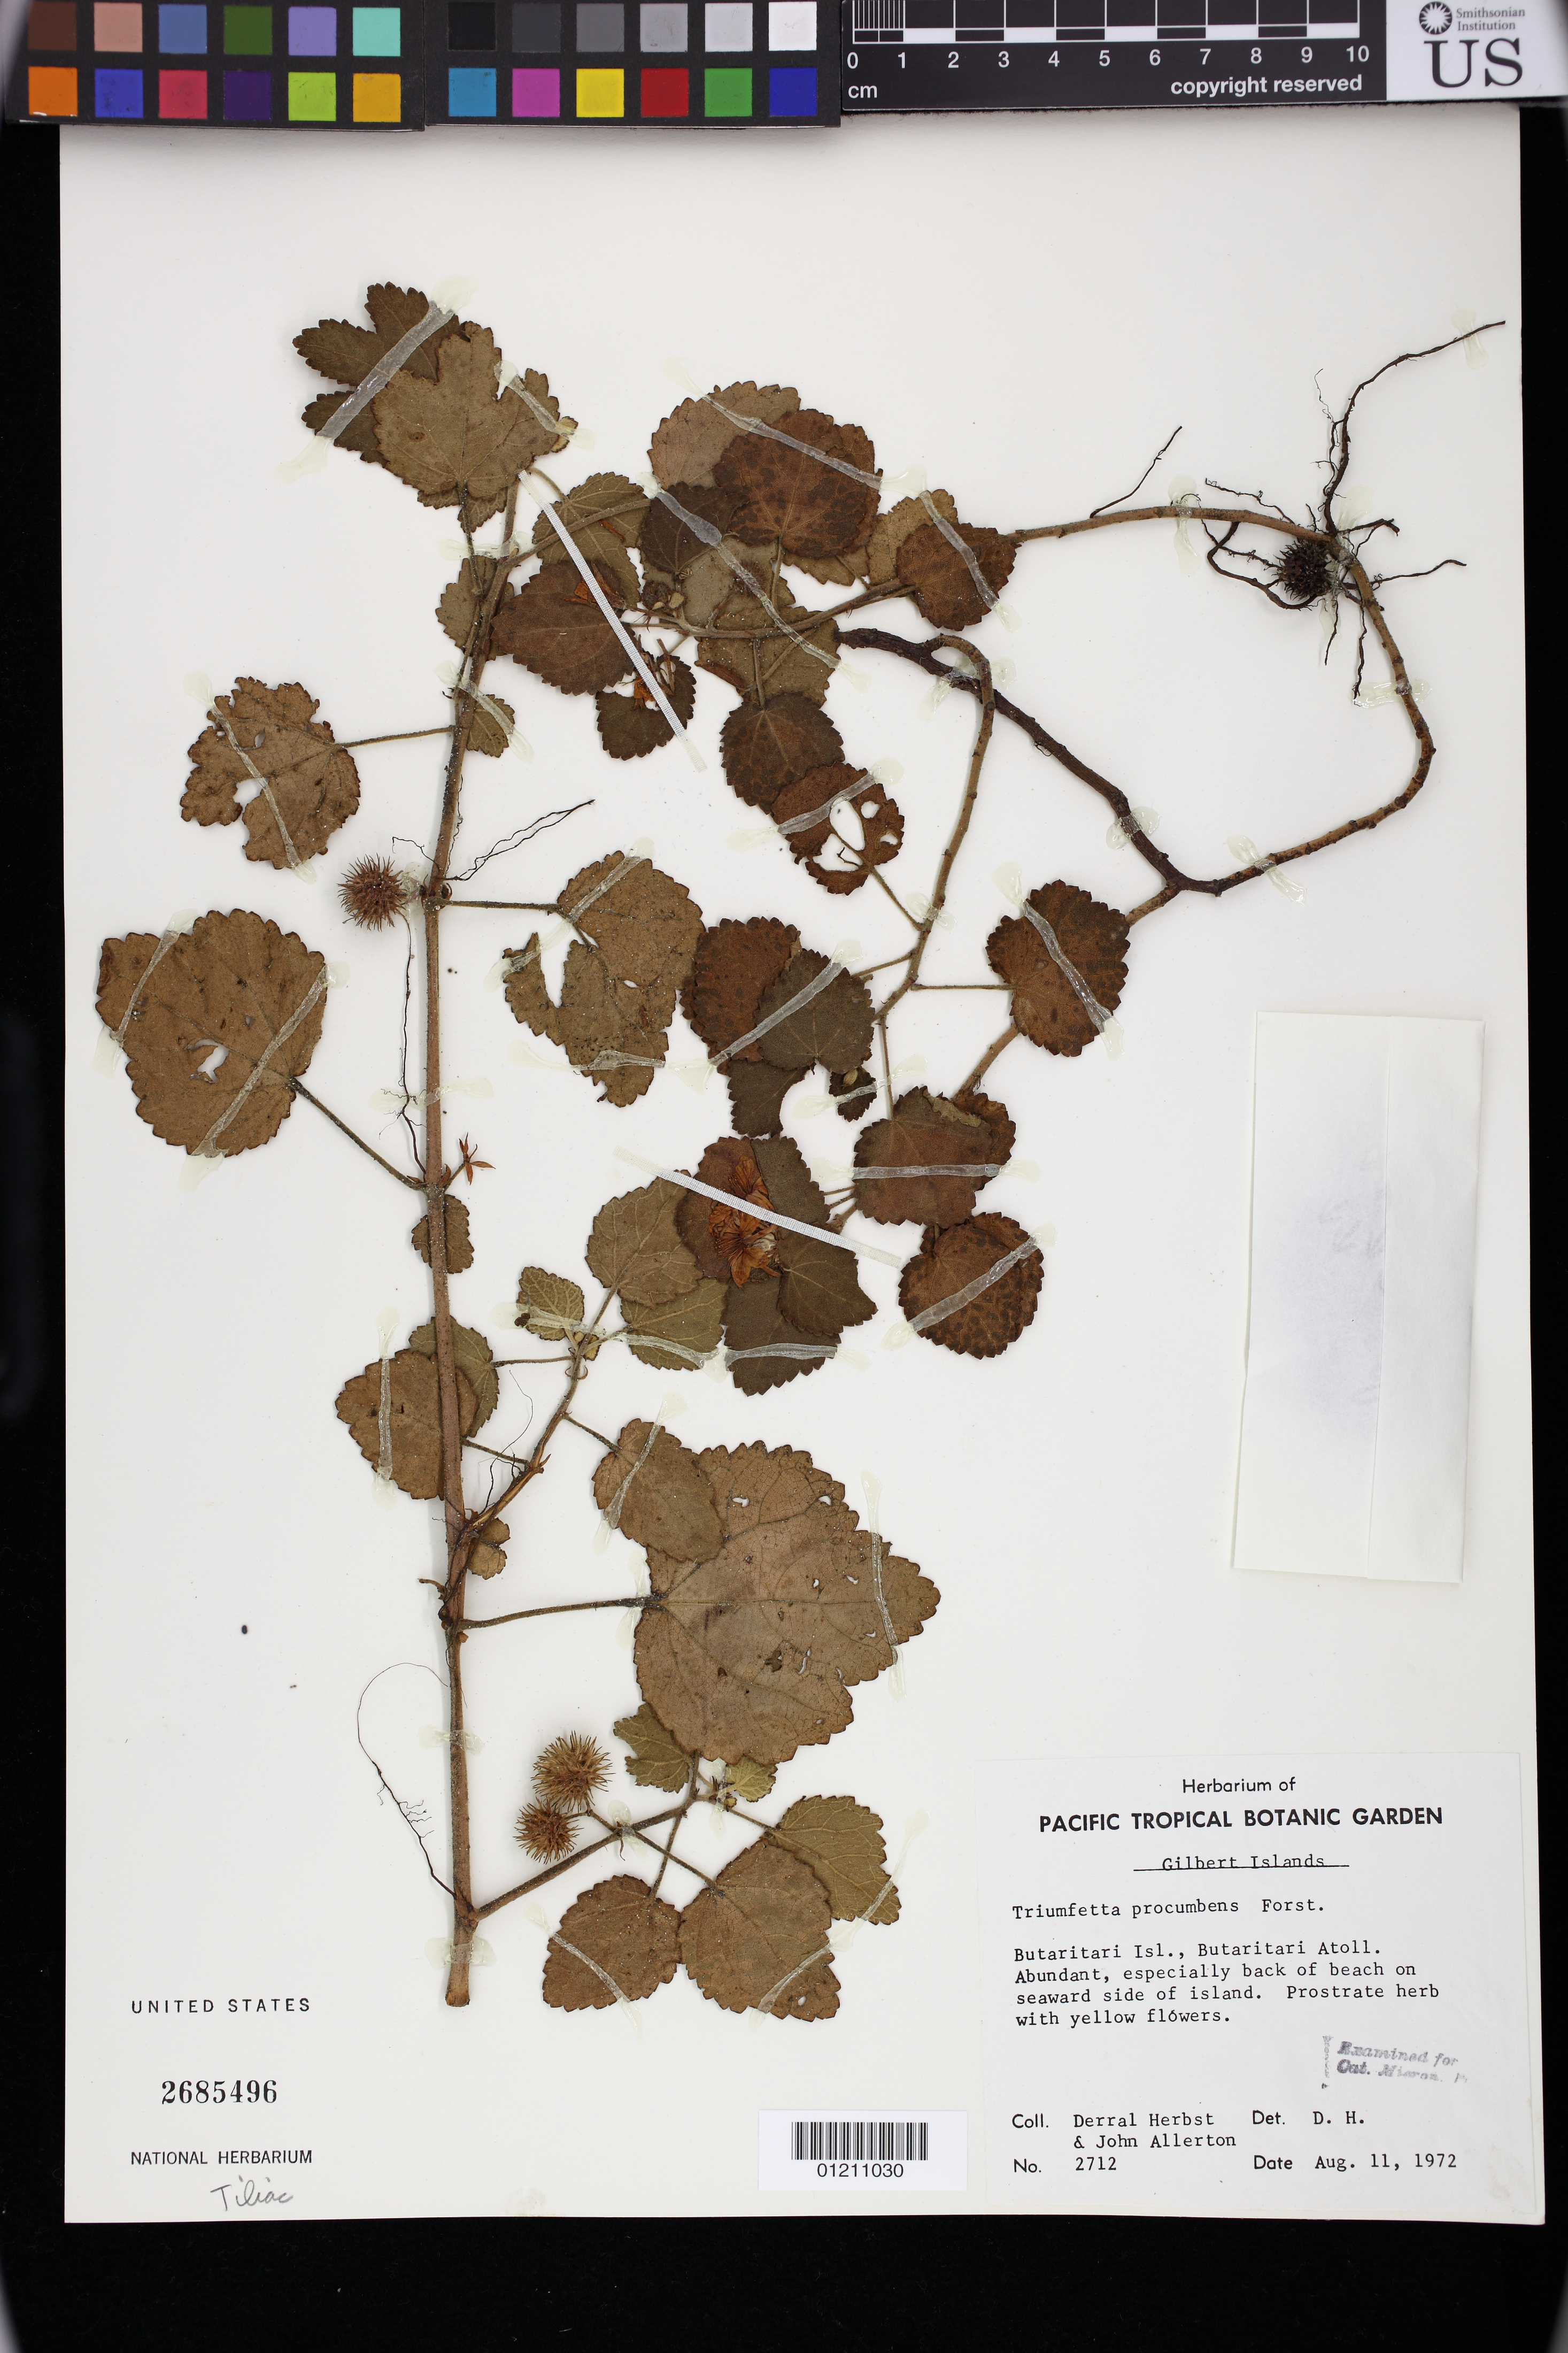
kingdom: Plantae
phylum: Tracheophyta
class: Magnoliopsida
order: Malvales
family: Malvaceae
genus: Triumfetta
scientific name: Triumfetta procumbens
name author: G. Forst.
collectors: D. R. Herbst & J. Allerton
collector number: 2712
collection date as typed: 08 Nov 1972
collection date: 1972-11-08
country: Kiribati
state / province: Gilbert Islands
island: Butaritari Atoll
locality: Gilbert Islands: Butaritari Islet, Butaritari Atoll.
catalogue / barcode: US 2685496